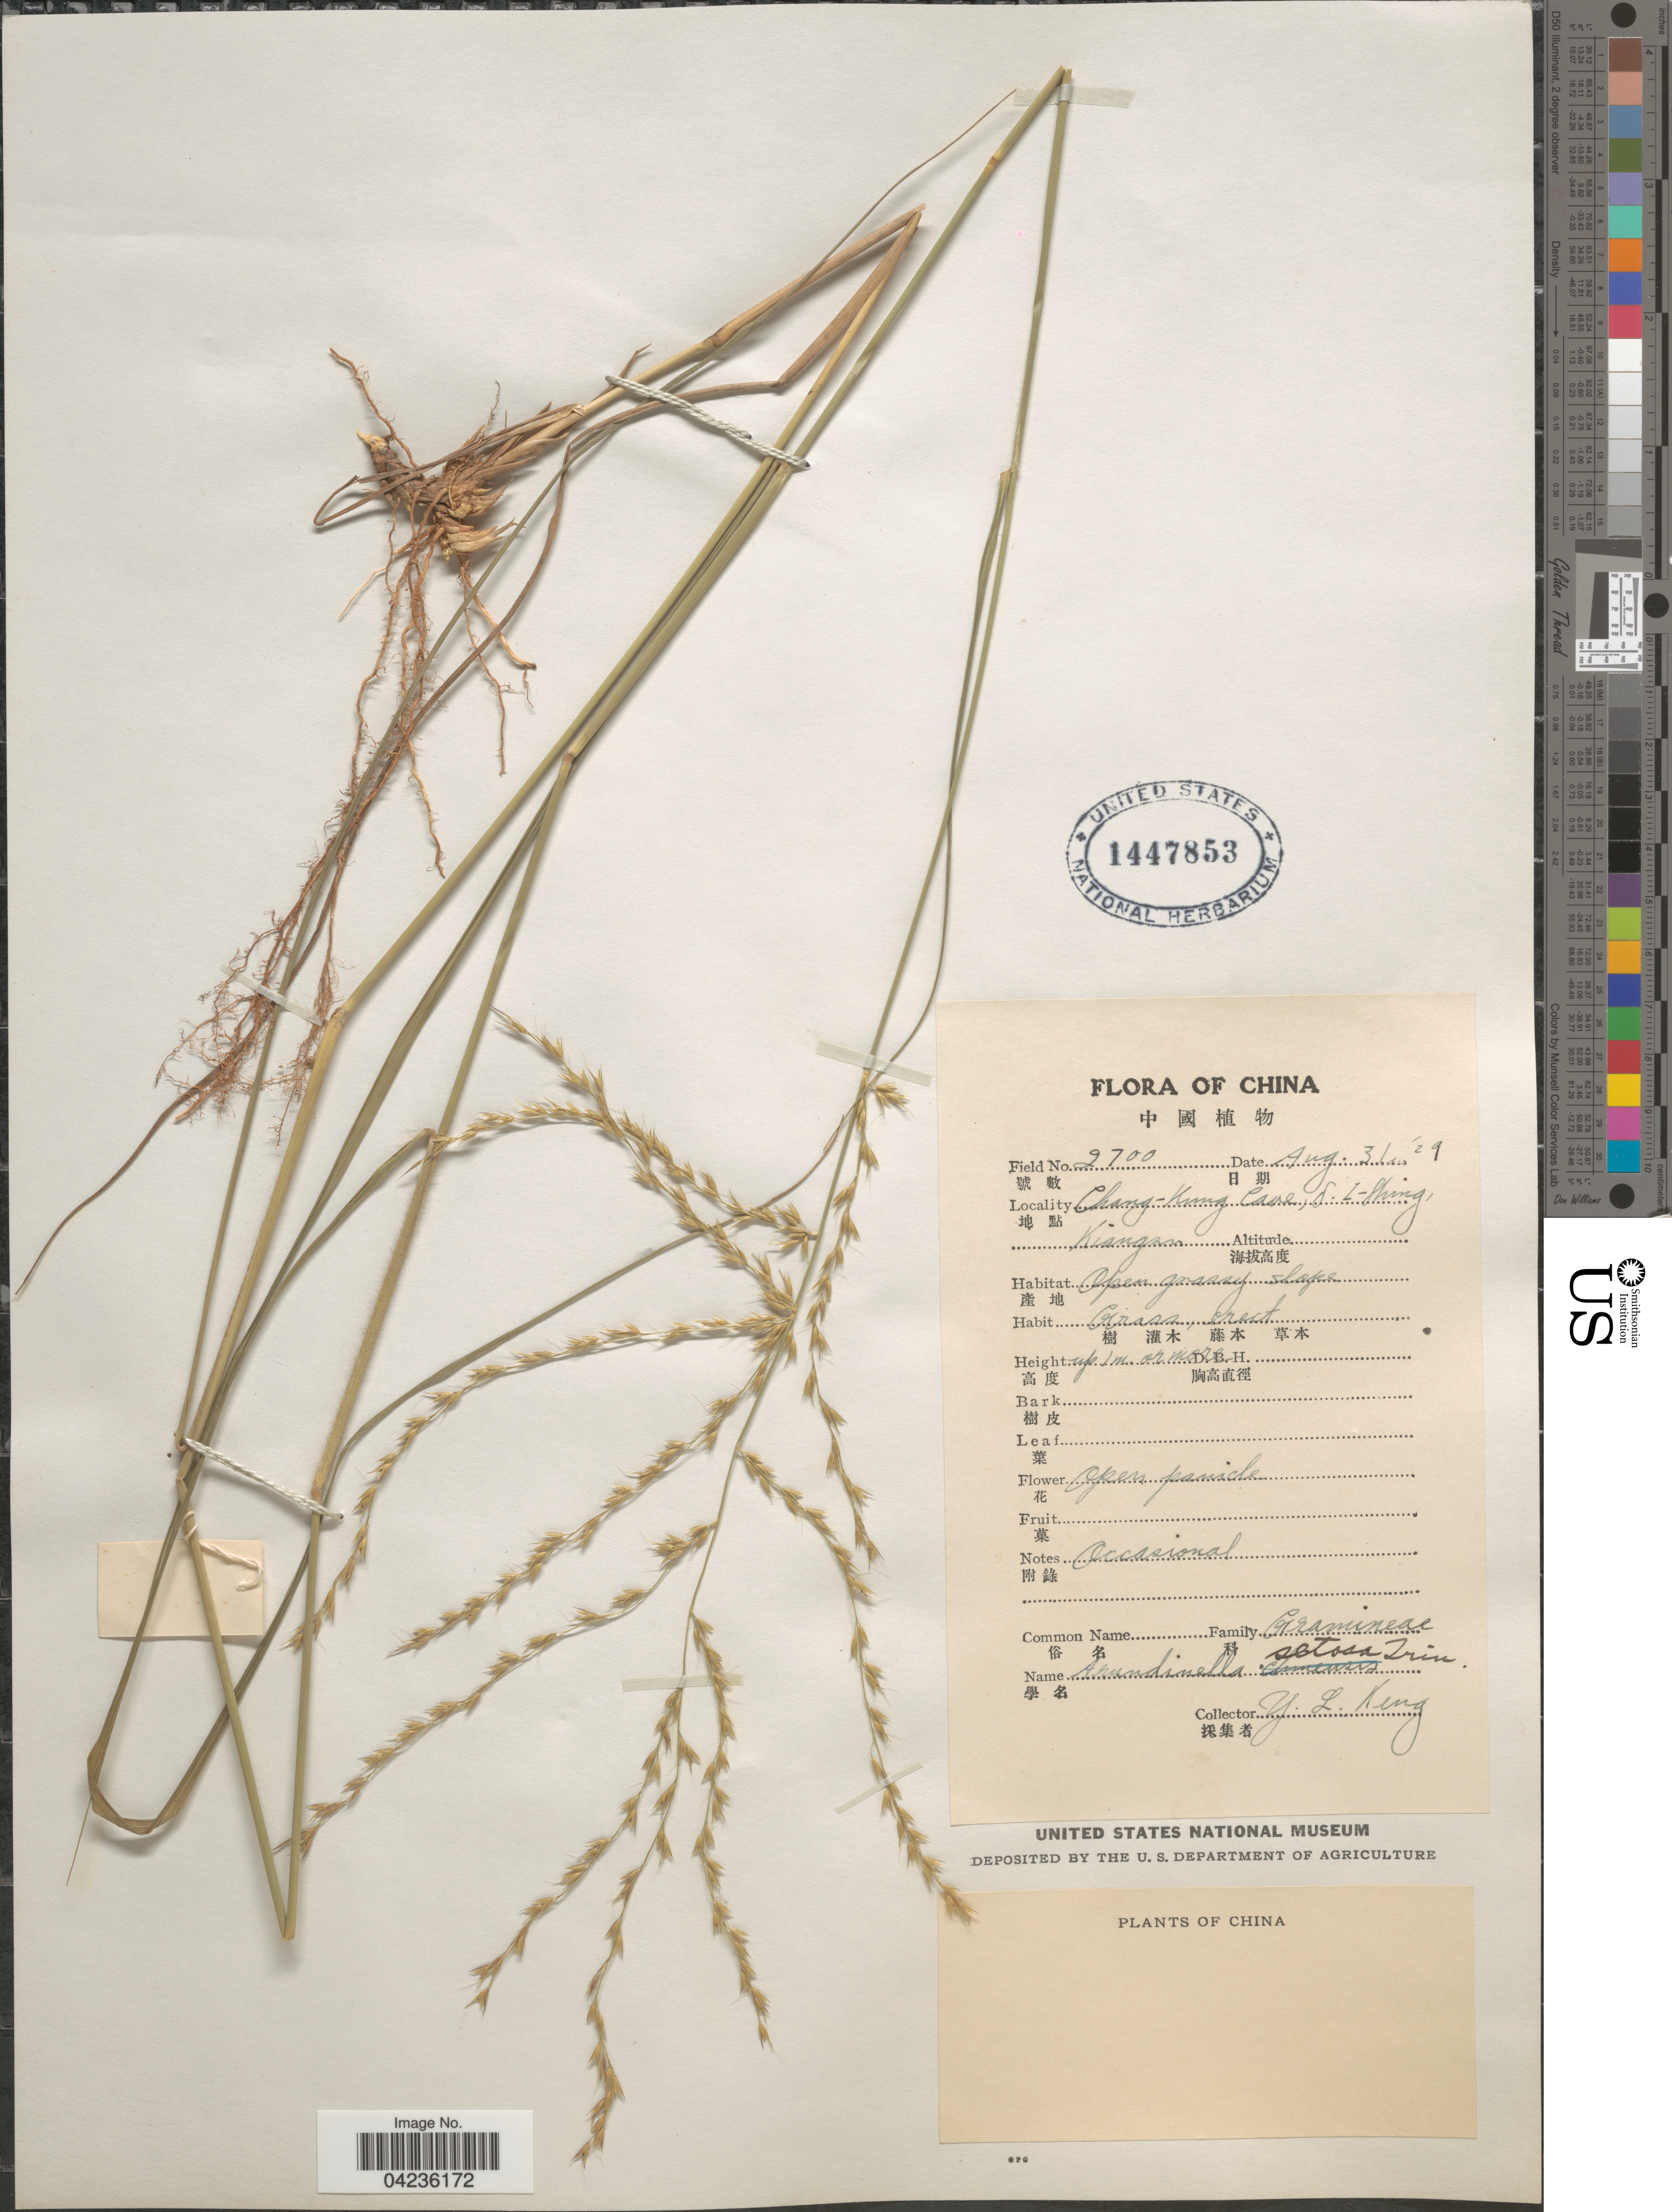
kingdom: Plantae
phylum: Tracheophyta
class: Liliopsida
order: Poales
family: Poaceae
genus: Arundinella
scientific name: Arundinella setosa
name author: Trin.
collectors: Y. L. Keng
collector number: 2700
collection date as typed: Transcribed d/m/y: 31/8/29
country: China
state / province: Jiangsu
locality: Chang-Kung Cave, S. I-Shing, Kiangsu.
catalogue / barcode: US 1447853